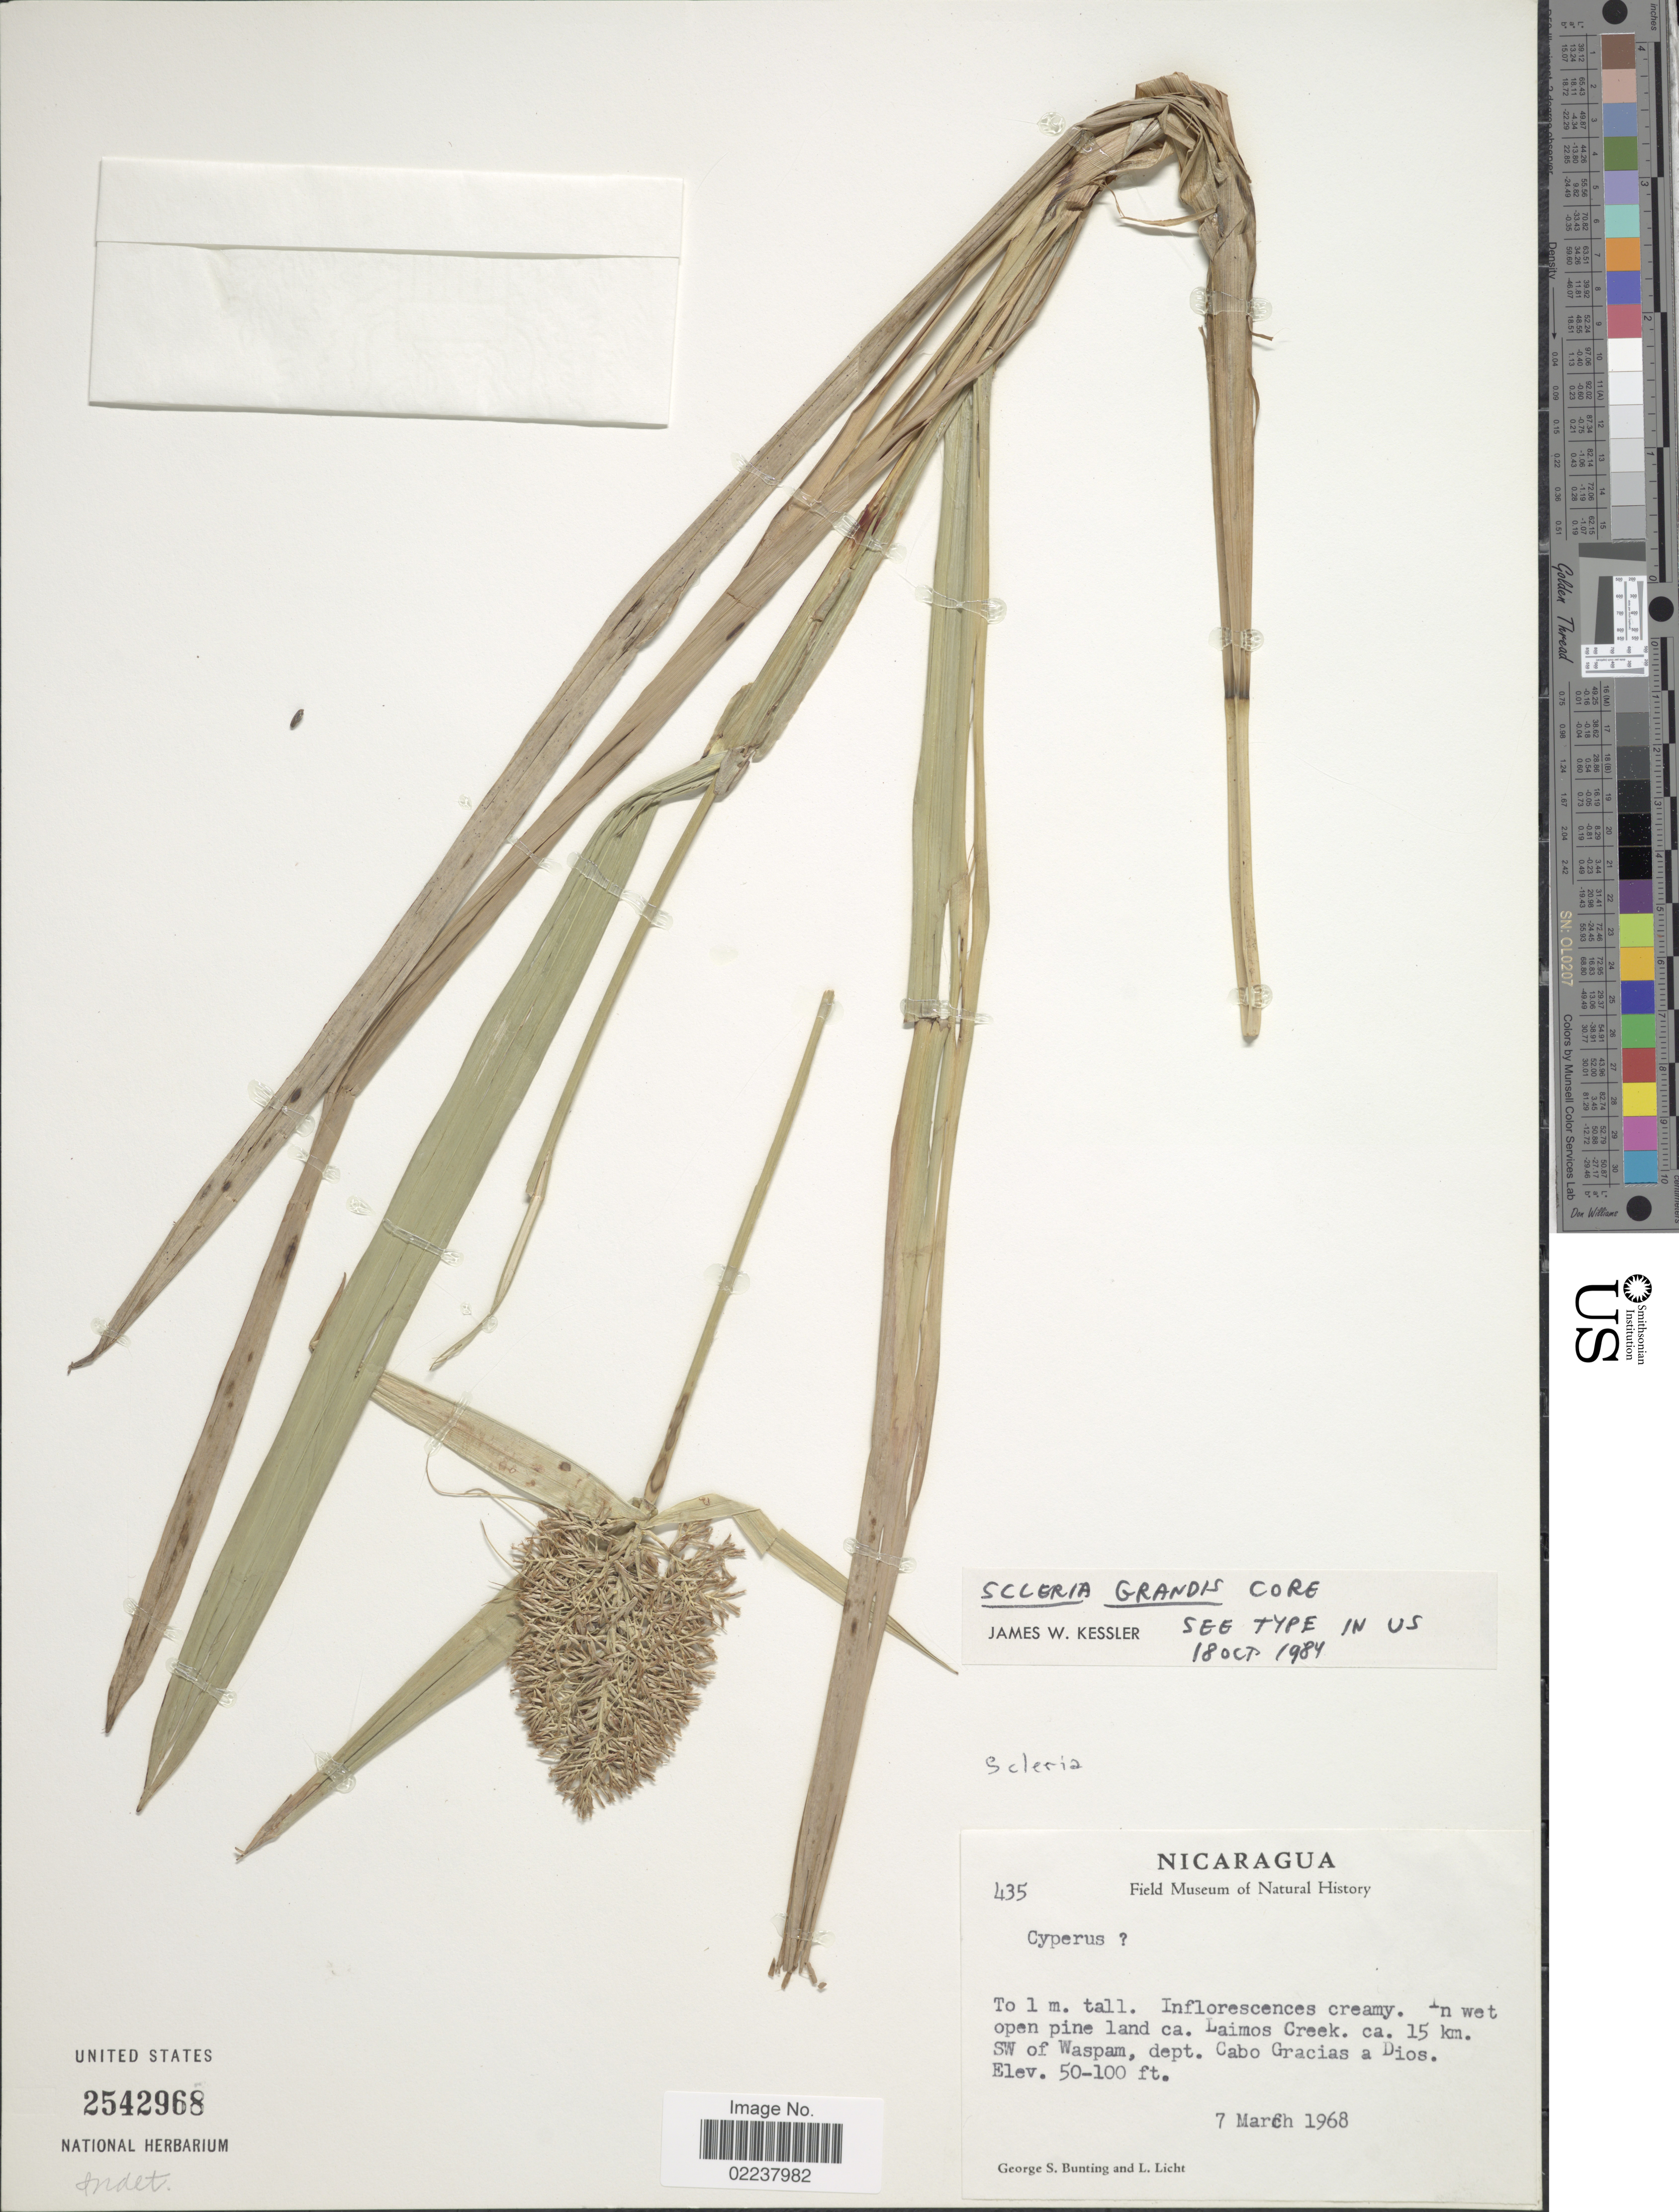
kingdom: Plantae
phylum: Tracheophyta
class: Liliopsida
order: Poales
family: Cyperaceae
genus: Scleria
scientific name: Scleria cyperina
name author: Willd. ex Kunth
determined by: Stevens, W. Douglas, Missouri Botanical Garden (MO)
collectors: G. S. Bunting & L. Licht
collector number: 435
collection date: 1968-03-07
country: Nicaragua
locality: In wet open pine land ca. Laimos Creek. ca. 15 km. SW of Waspam, Dept. Cabo Gracias a Dios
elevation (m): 15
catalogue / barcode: US 2542968